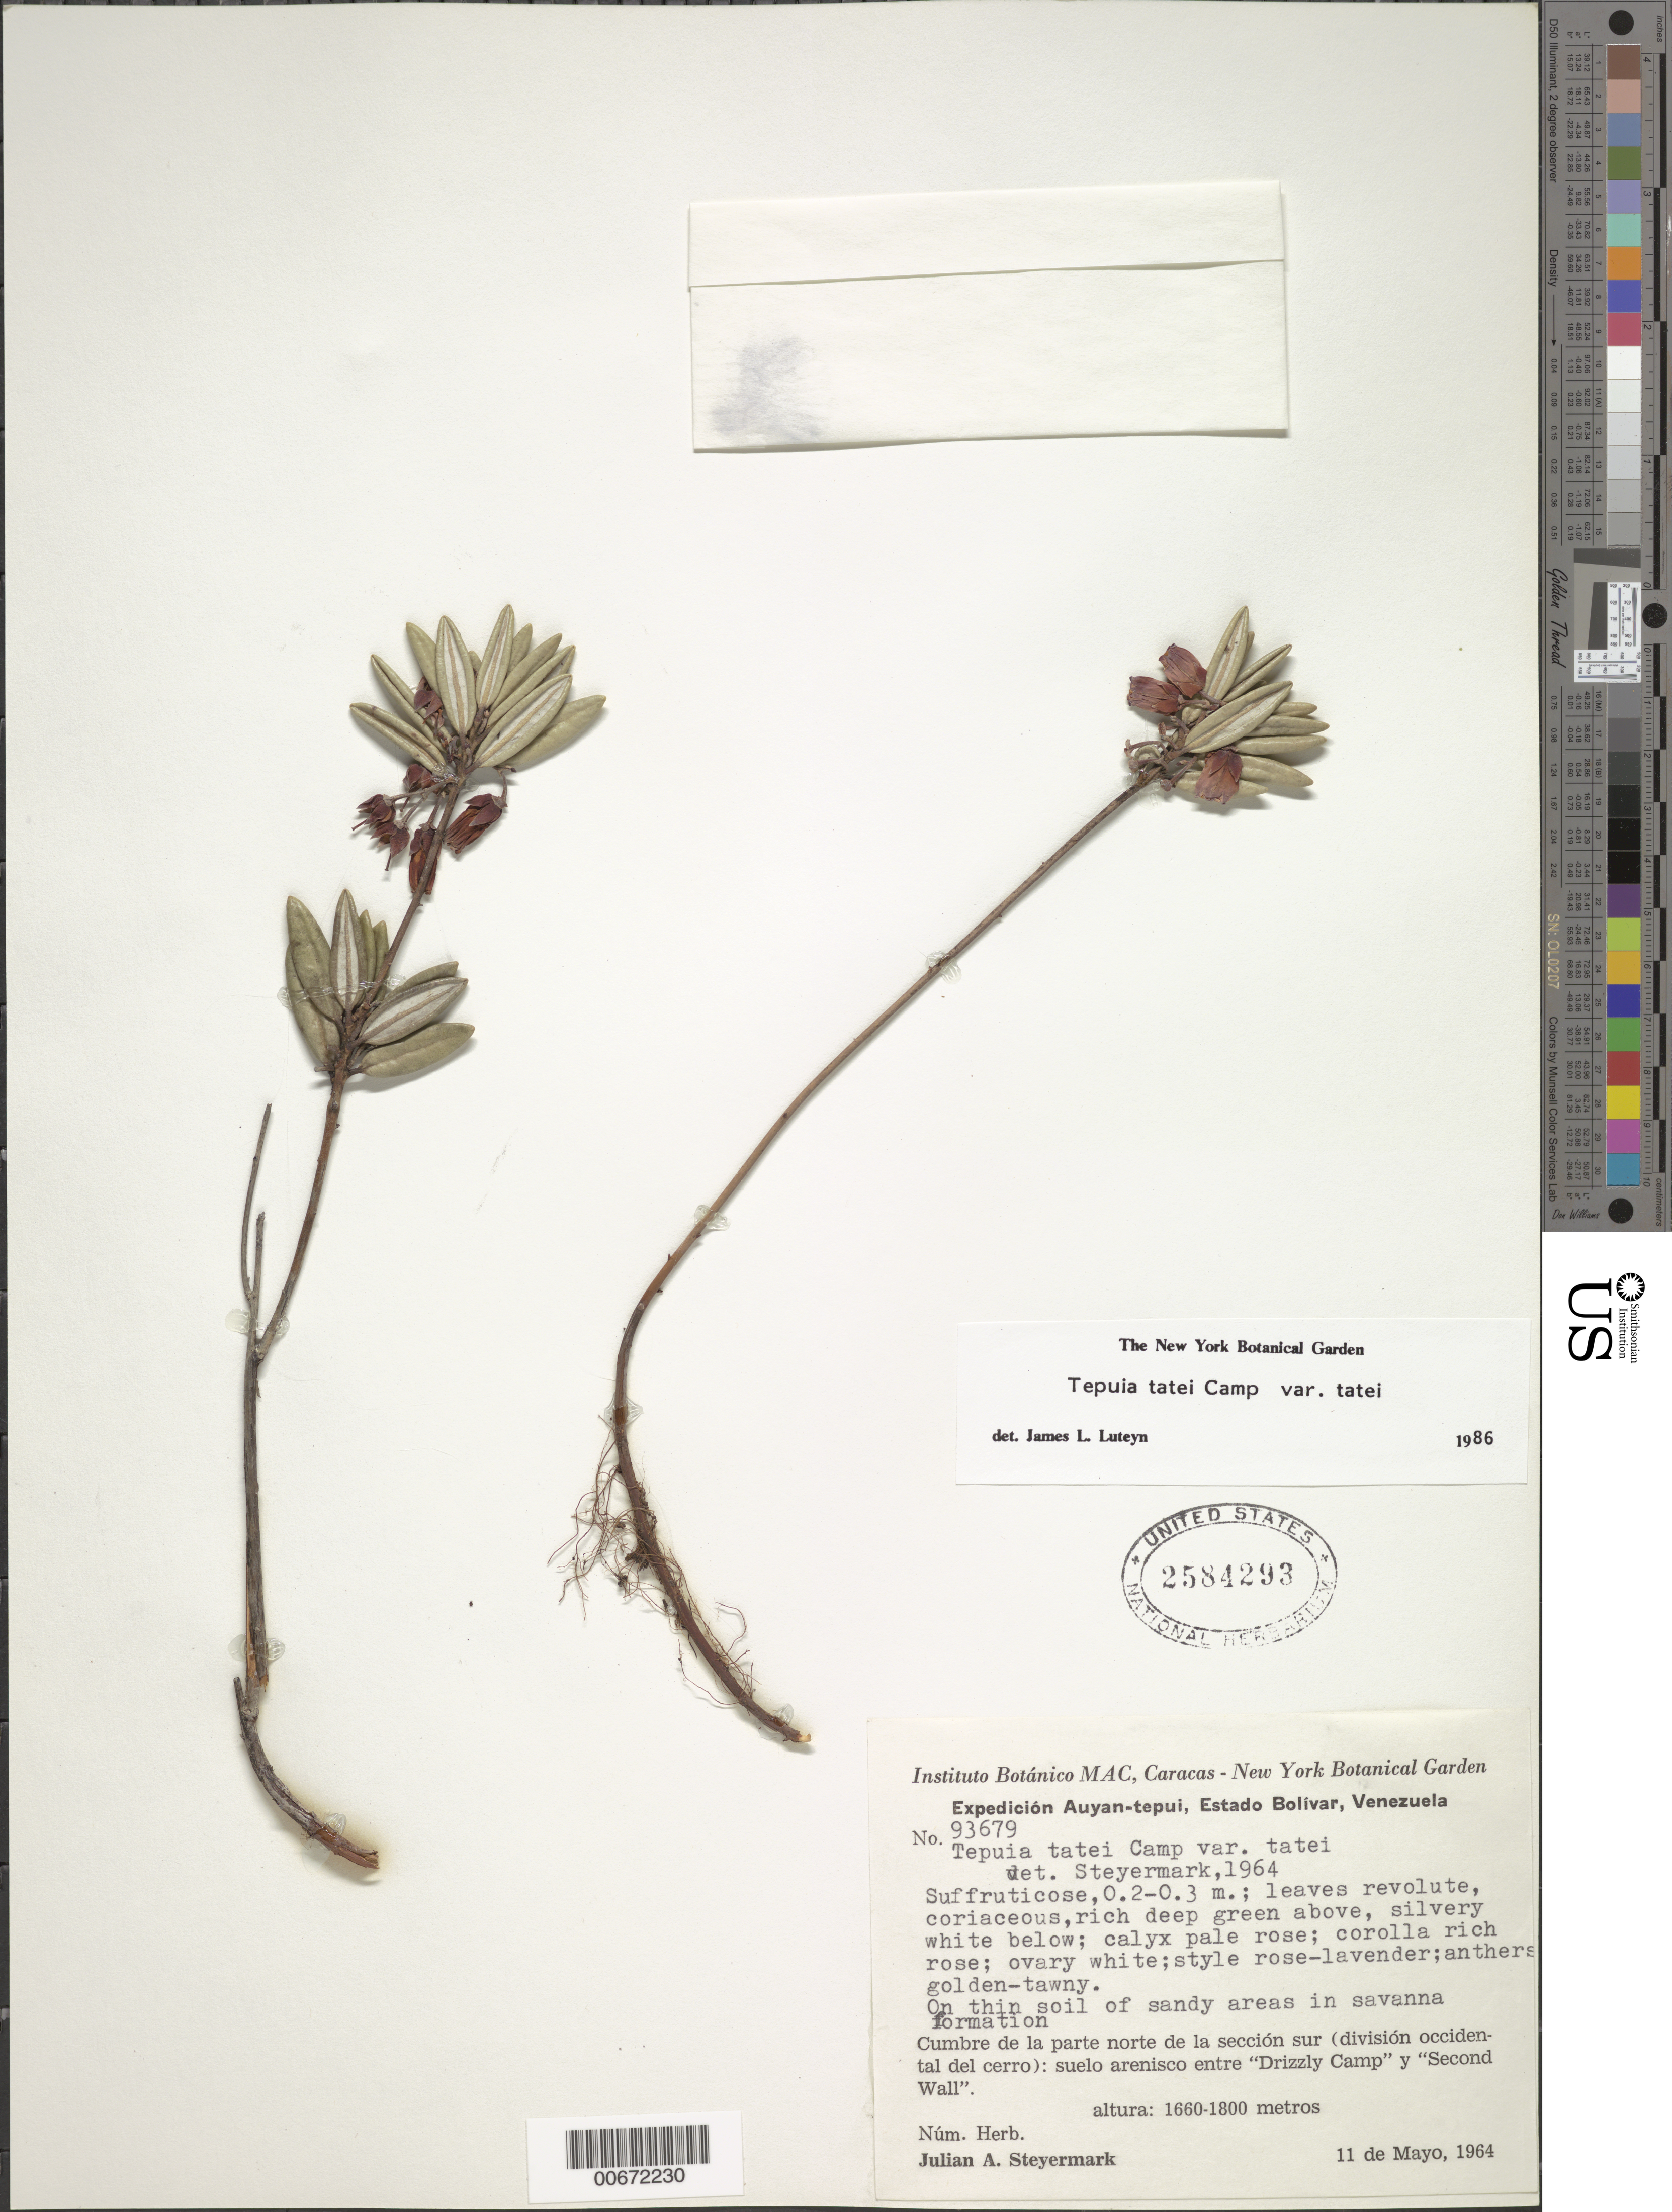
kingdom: Plantae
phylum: Tracheophyta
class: Magnoliopsida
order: Ericales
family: Ericaceae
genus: Tepuia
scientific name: Tepuia tatei var. tatei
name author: Camp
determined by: Luteyn, J. L.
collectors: J. Steyermark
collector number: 93679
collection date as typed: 11-May-64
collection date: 1964-05-11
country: Venezuela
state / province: Bolívar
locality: Auyan-tepuí, cumbre de la parte norte de la sección sur (div. occidental del cerro): entre "Drizzly Camp" y "Second Wall"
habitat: Thin soil of sandy areas in savanna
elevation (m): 1660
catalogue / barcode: US 2584293